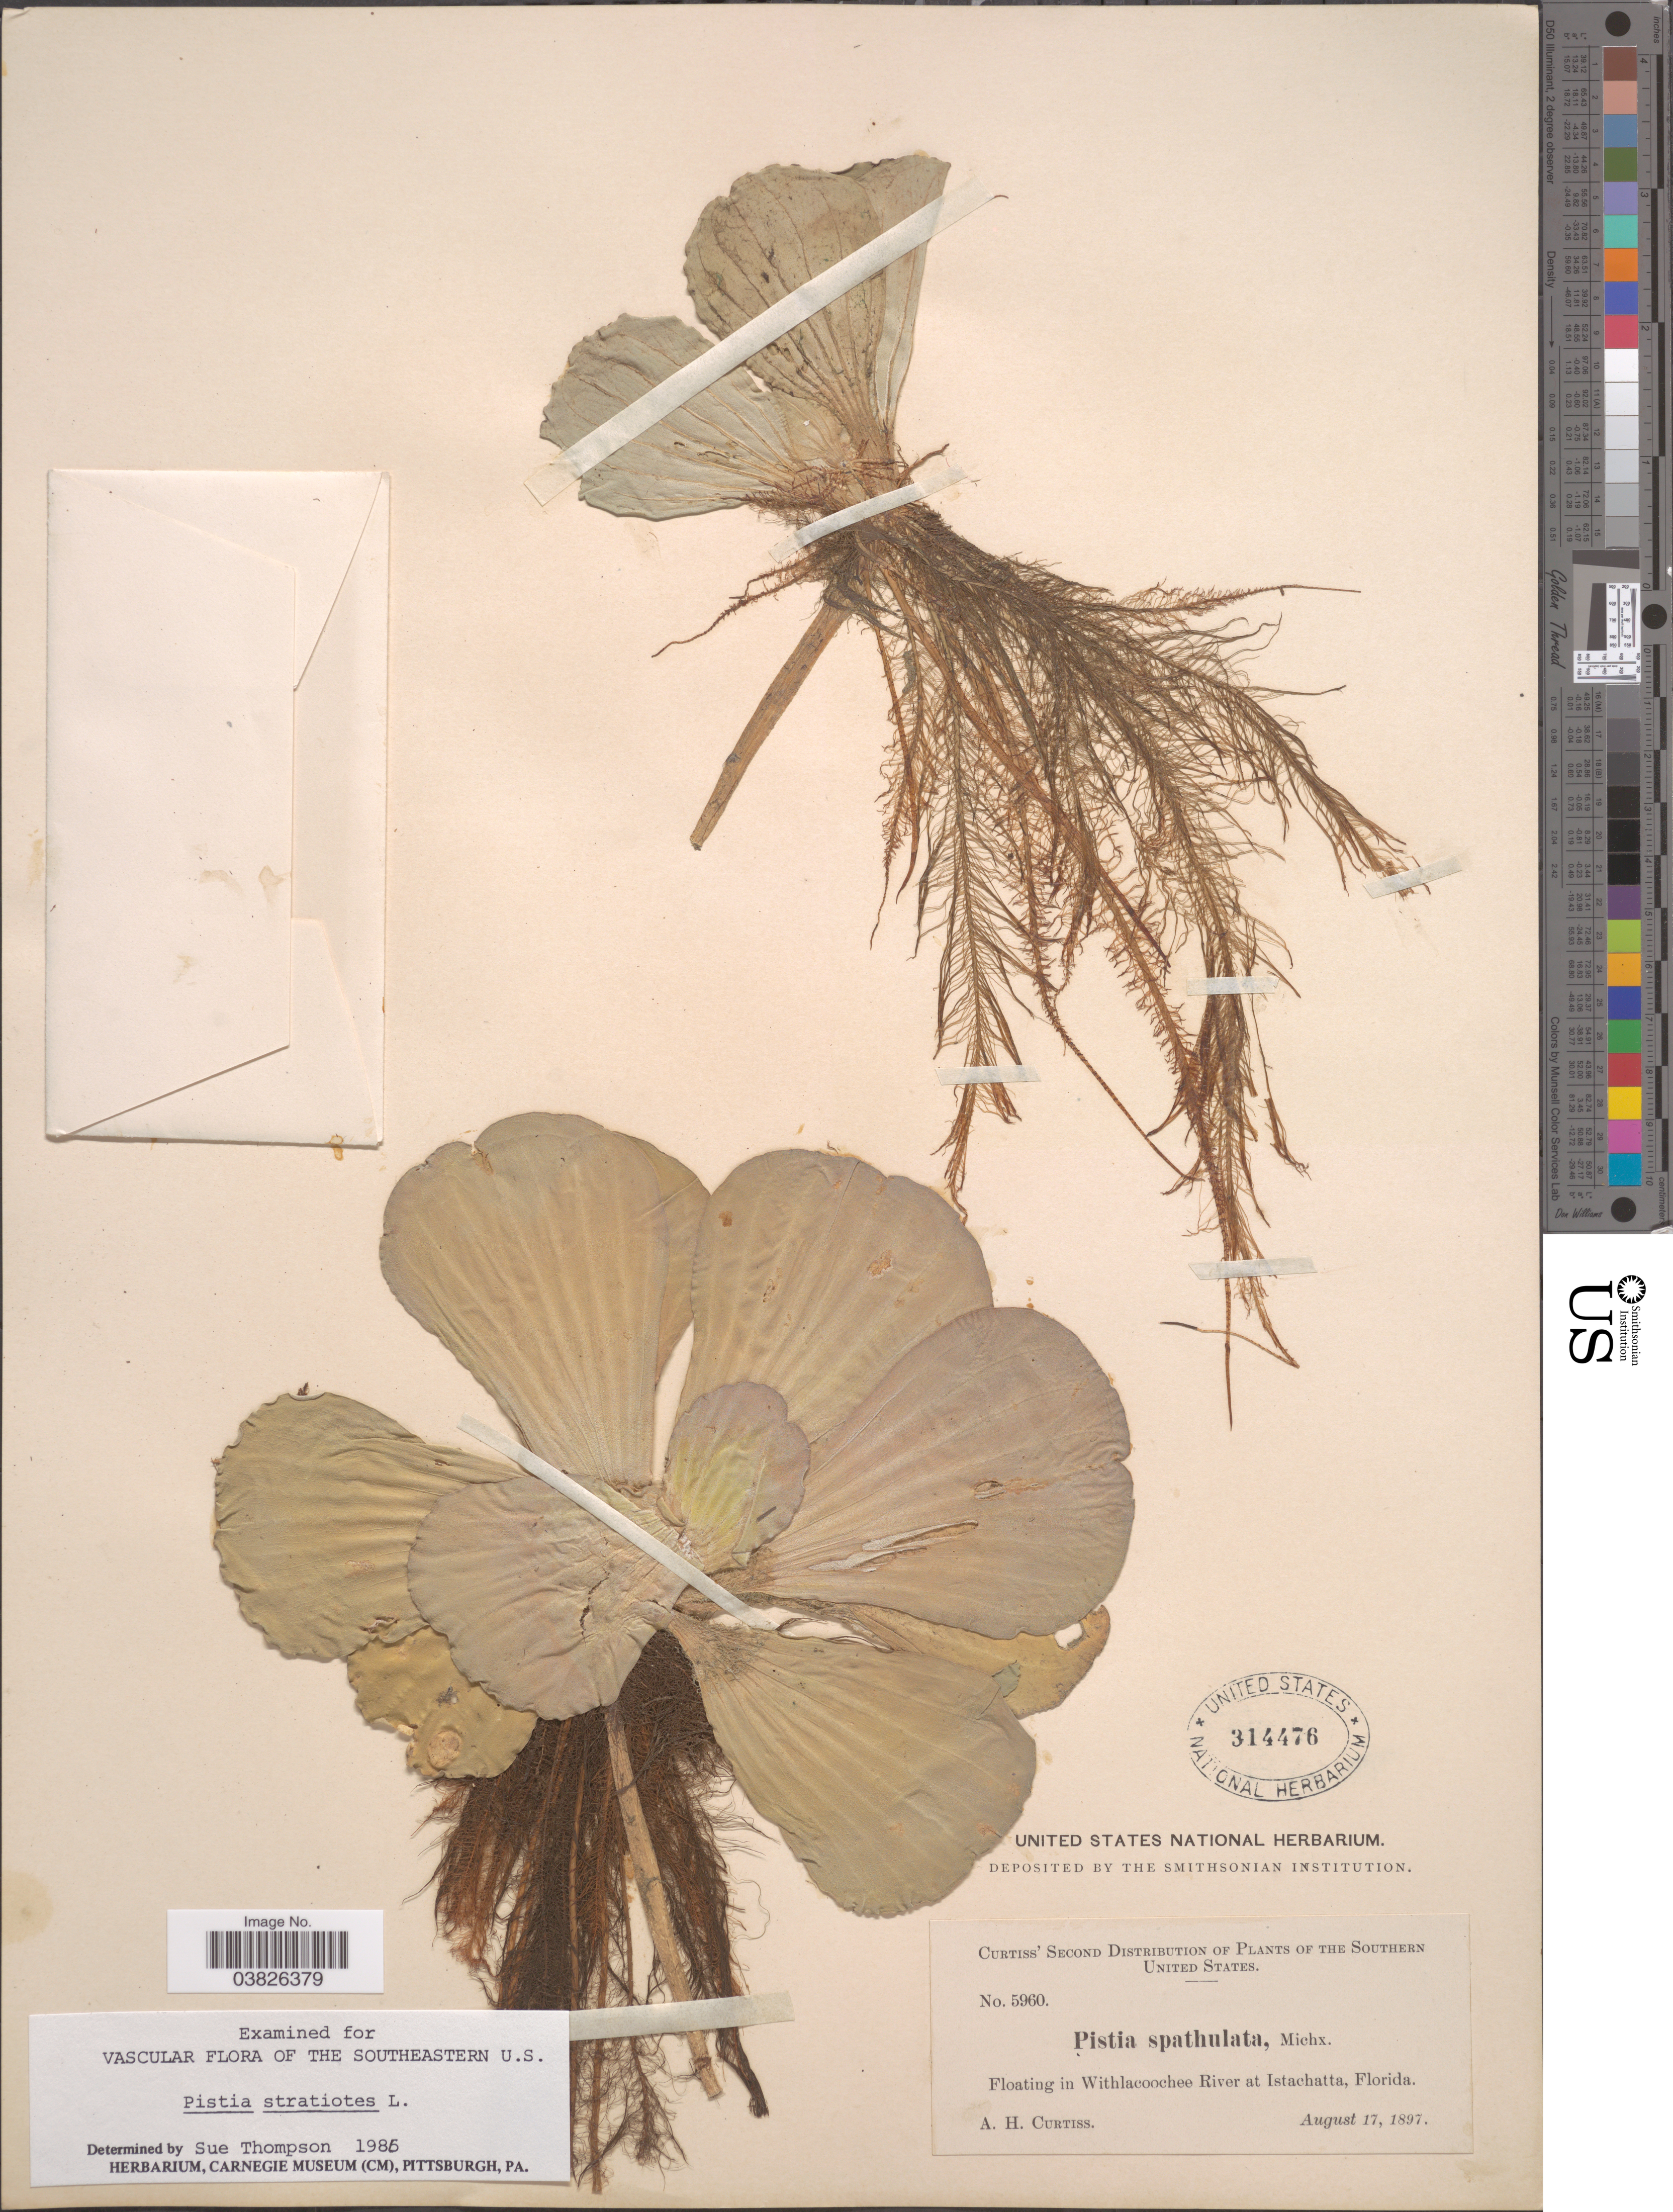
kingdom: Plantae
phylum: Tracheophyta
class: Liliopsida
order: Alismatales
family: Araceae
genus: Pistia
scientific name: Pistia stratiotes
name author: L.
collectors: A. H. Curtiss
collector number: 5960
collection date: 1897-08-17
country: United States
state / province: Florida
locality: Southern United States. In Withlacoochee River at Istachatta.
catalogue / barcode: US 314476